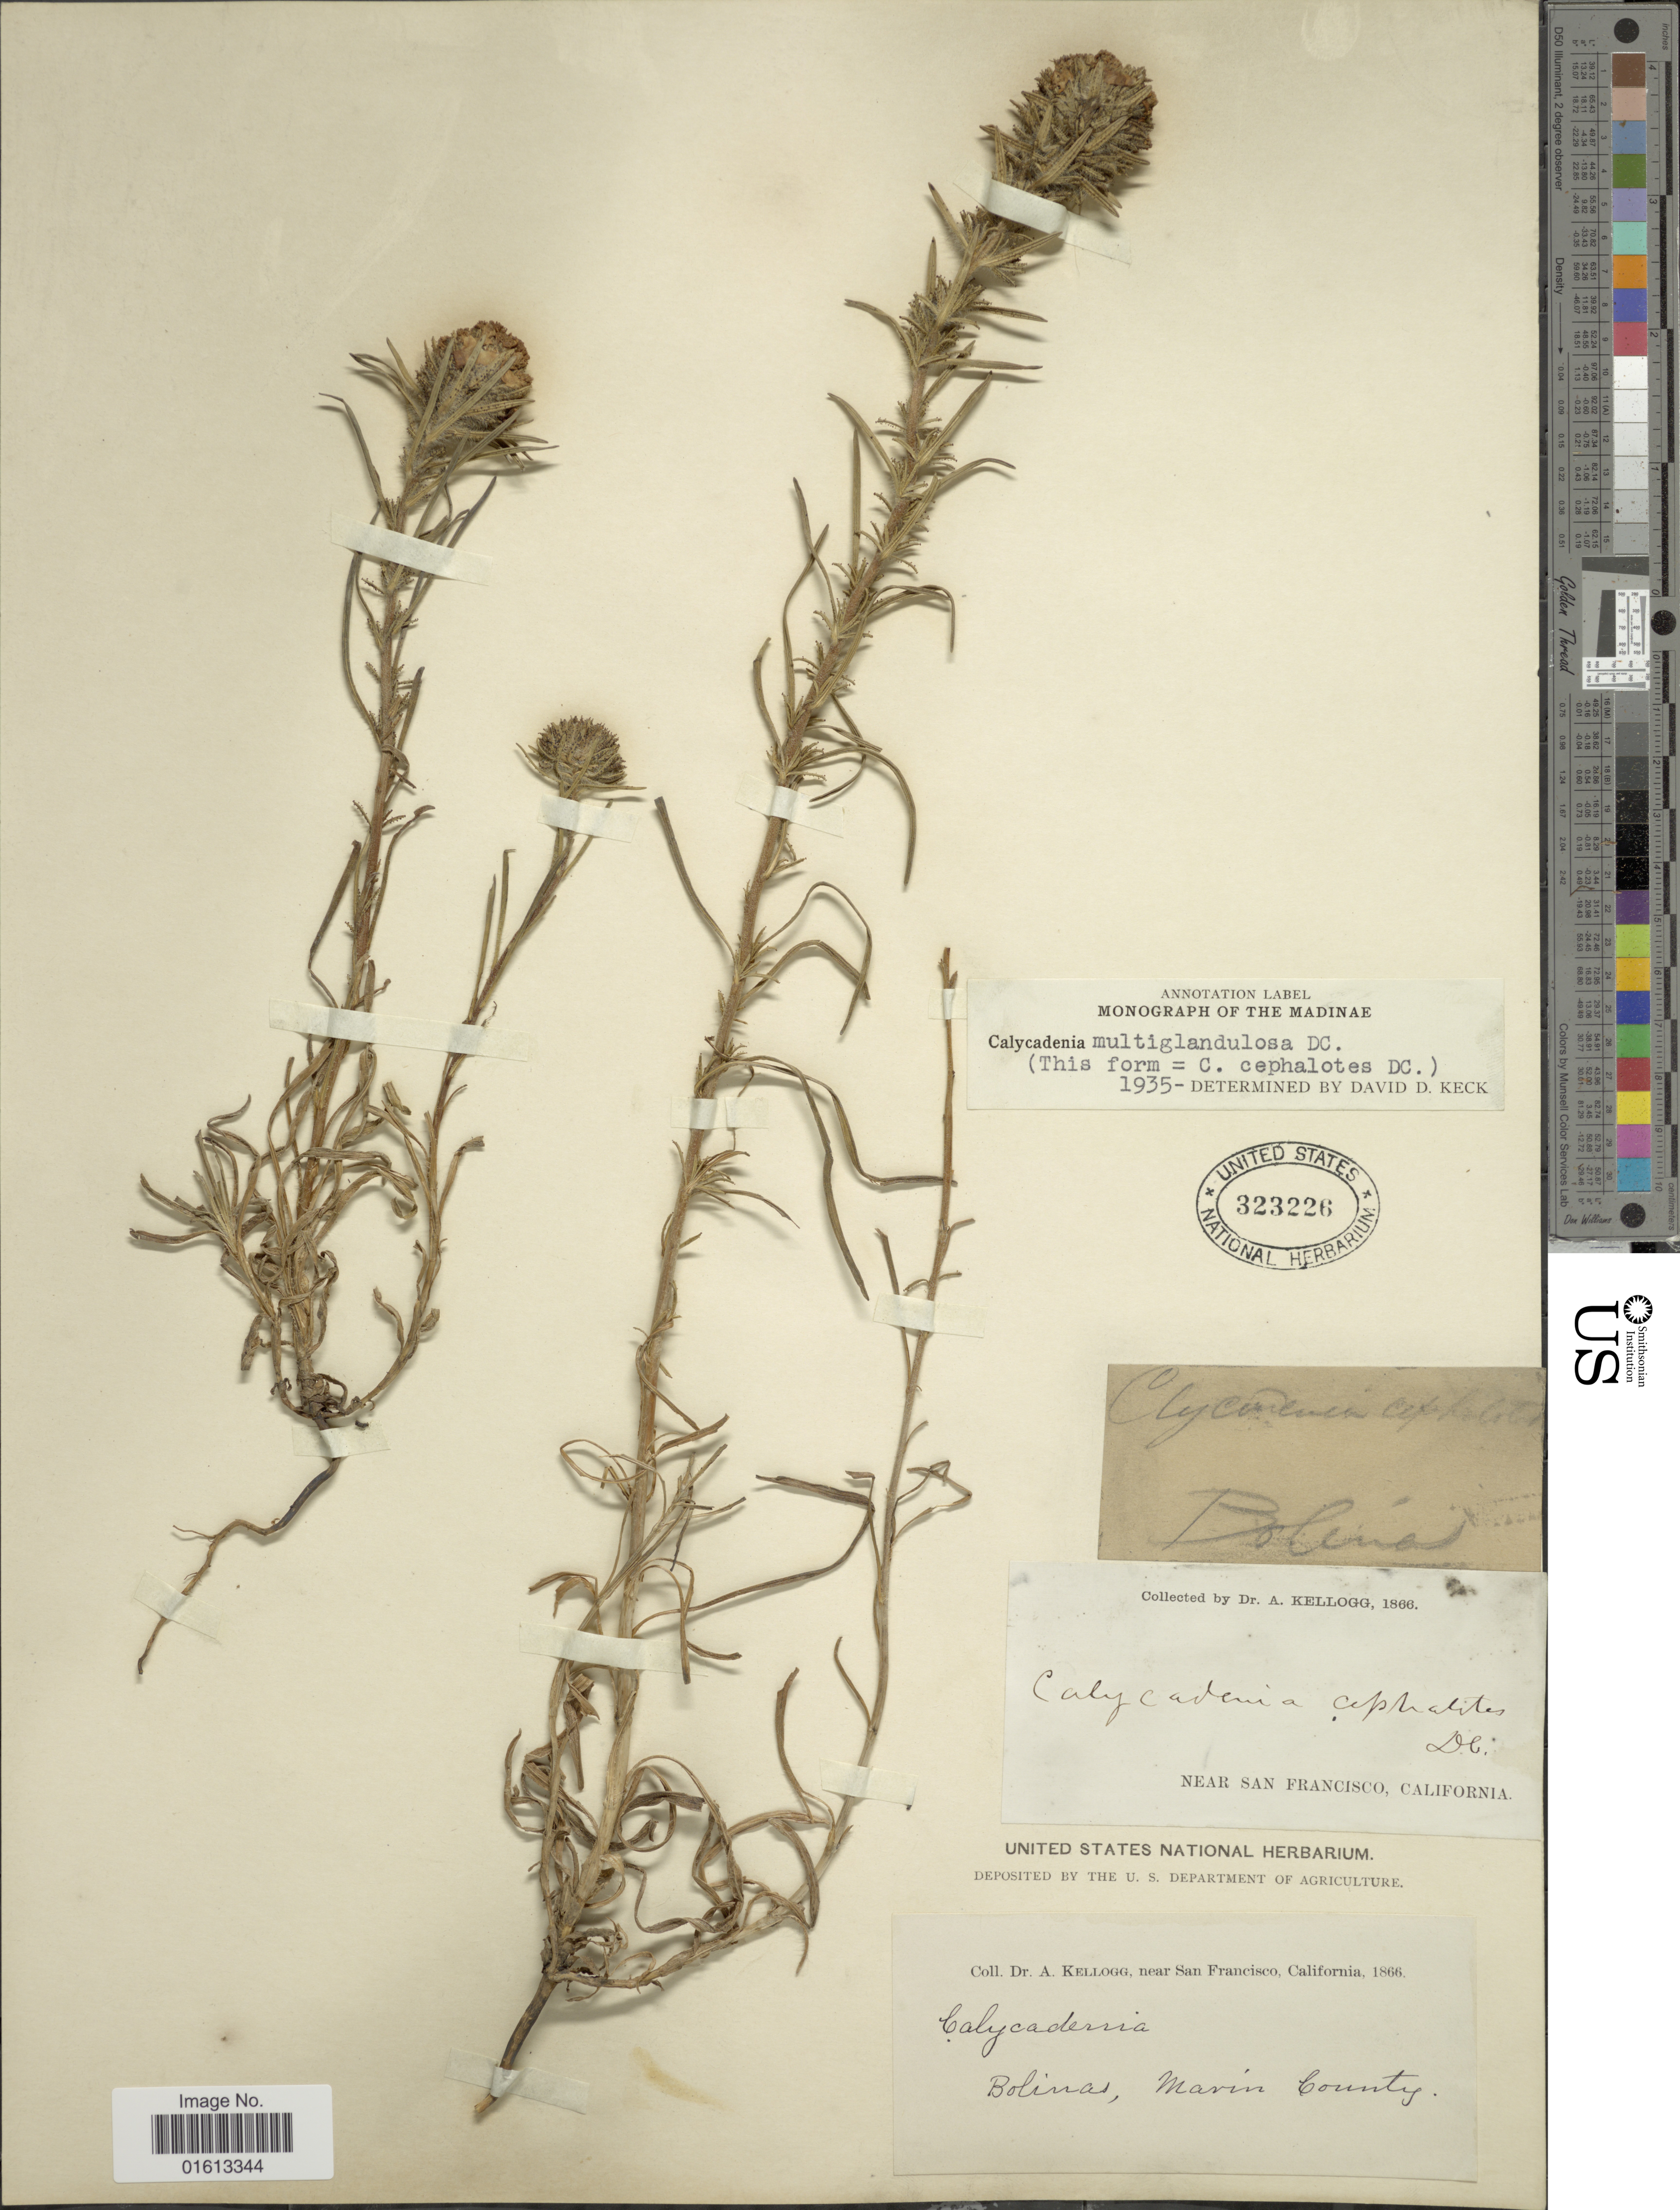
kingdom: Plantae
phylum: Tracheophyta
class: Magnoliopsida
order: Asterales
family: Asteraceae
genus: Calycadenia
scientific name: Calycadenia multiglandulosa subsp. cephalotes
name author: (DC.) D.D. Keck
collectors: A. Kellog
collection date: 1866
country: United States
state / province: California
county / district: Marin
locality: Near San Francisco, Bolinas, Marin County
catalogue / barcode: US 323226